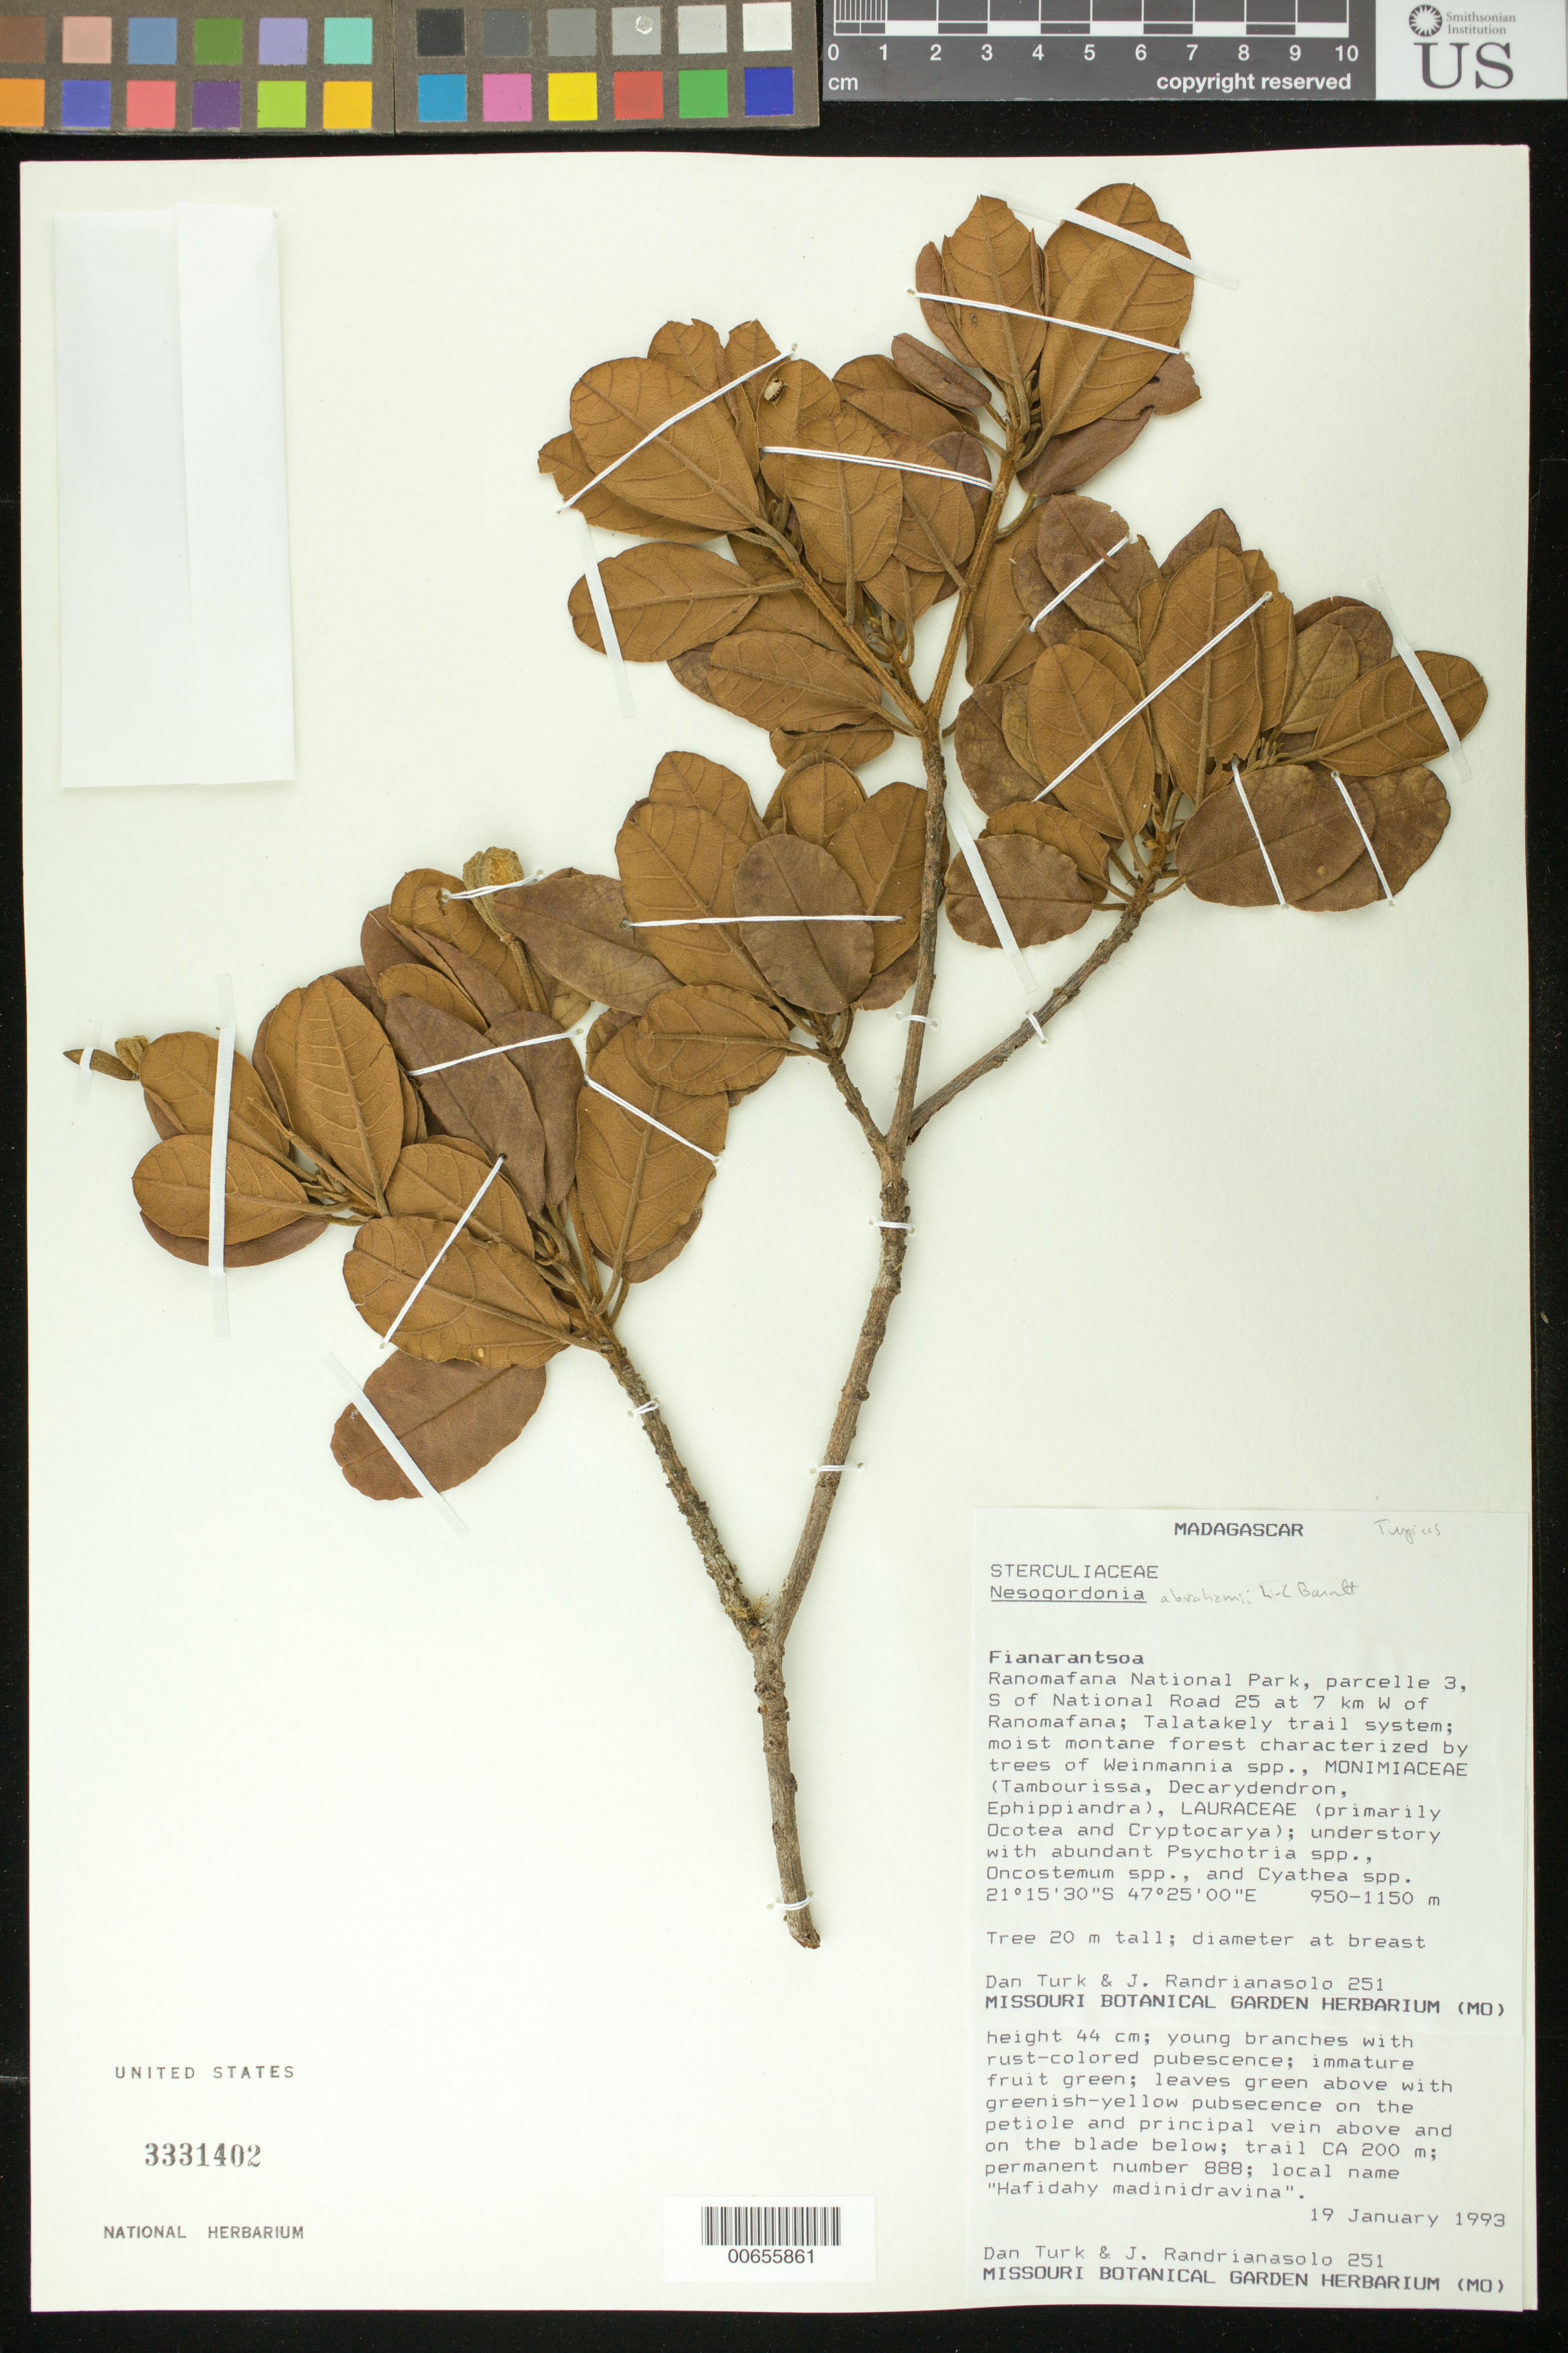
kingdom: Plantae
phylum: Tracheophyta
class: Magnoliopsida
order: Malvales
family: Malvaceae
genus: Nesogordonia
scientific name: Nesogordonia abrahamii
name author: L.C. Barnett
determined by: Dorr, Laurence J., Curator (BOT), Smithsonian Institution - National Museum of Natural History (UNITED STATES)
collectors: D. Turk & J. Randrianasolo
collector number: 251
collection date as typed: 19 Jan 1993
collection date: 1993-01-19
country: Madagascar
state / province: Vatovavy Fitovinany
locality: Ranomafana National Park, parcelle 3, S of National Road 25 at 7 km W of Ranomafana, Talatakely trail system. Trail CA 200 m. Permanent number 888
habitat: Moist montane forest characterized by trees of Weinmannia spp, Monimiaceae, Lauraceae, understory with abundant Psychotria sp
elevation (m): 950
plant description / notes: Common name: Hafidahy madinidravina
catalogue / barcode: US 3331402